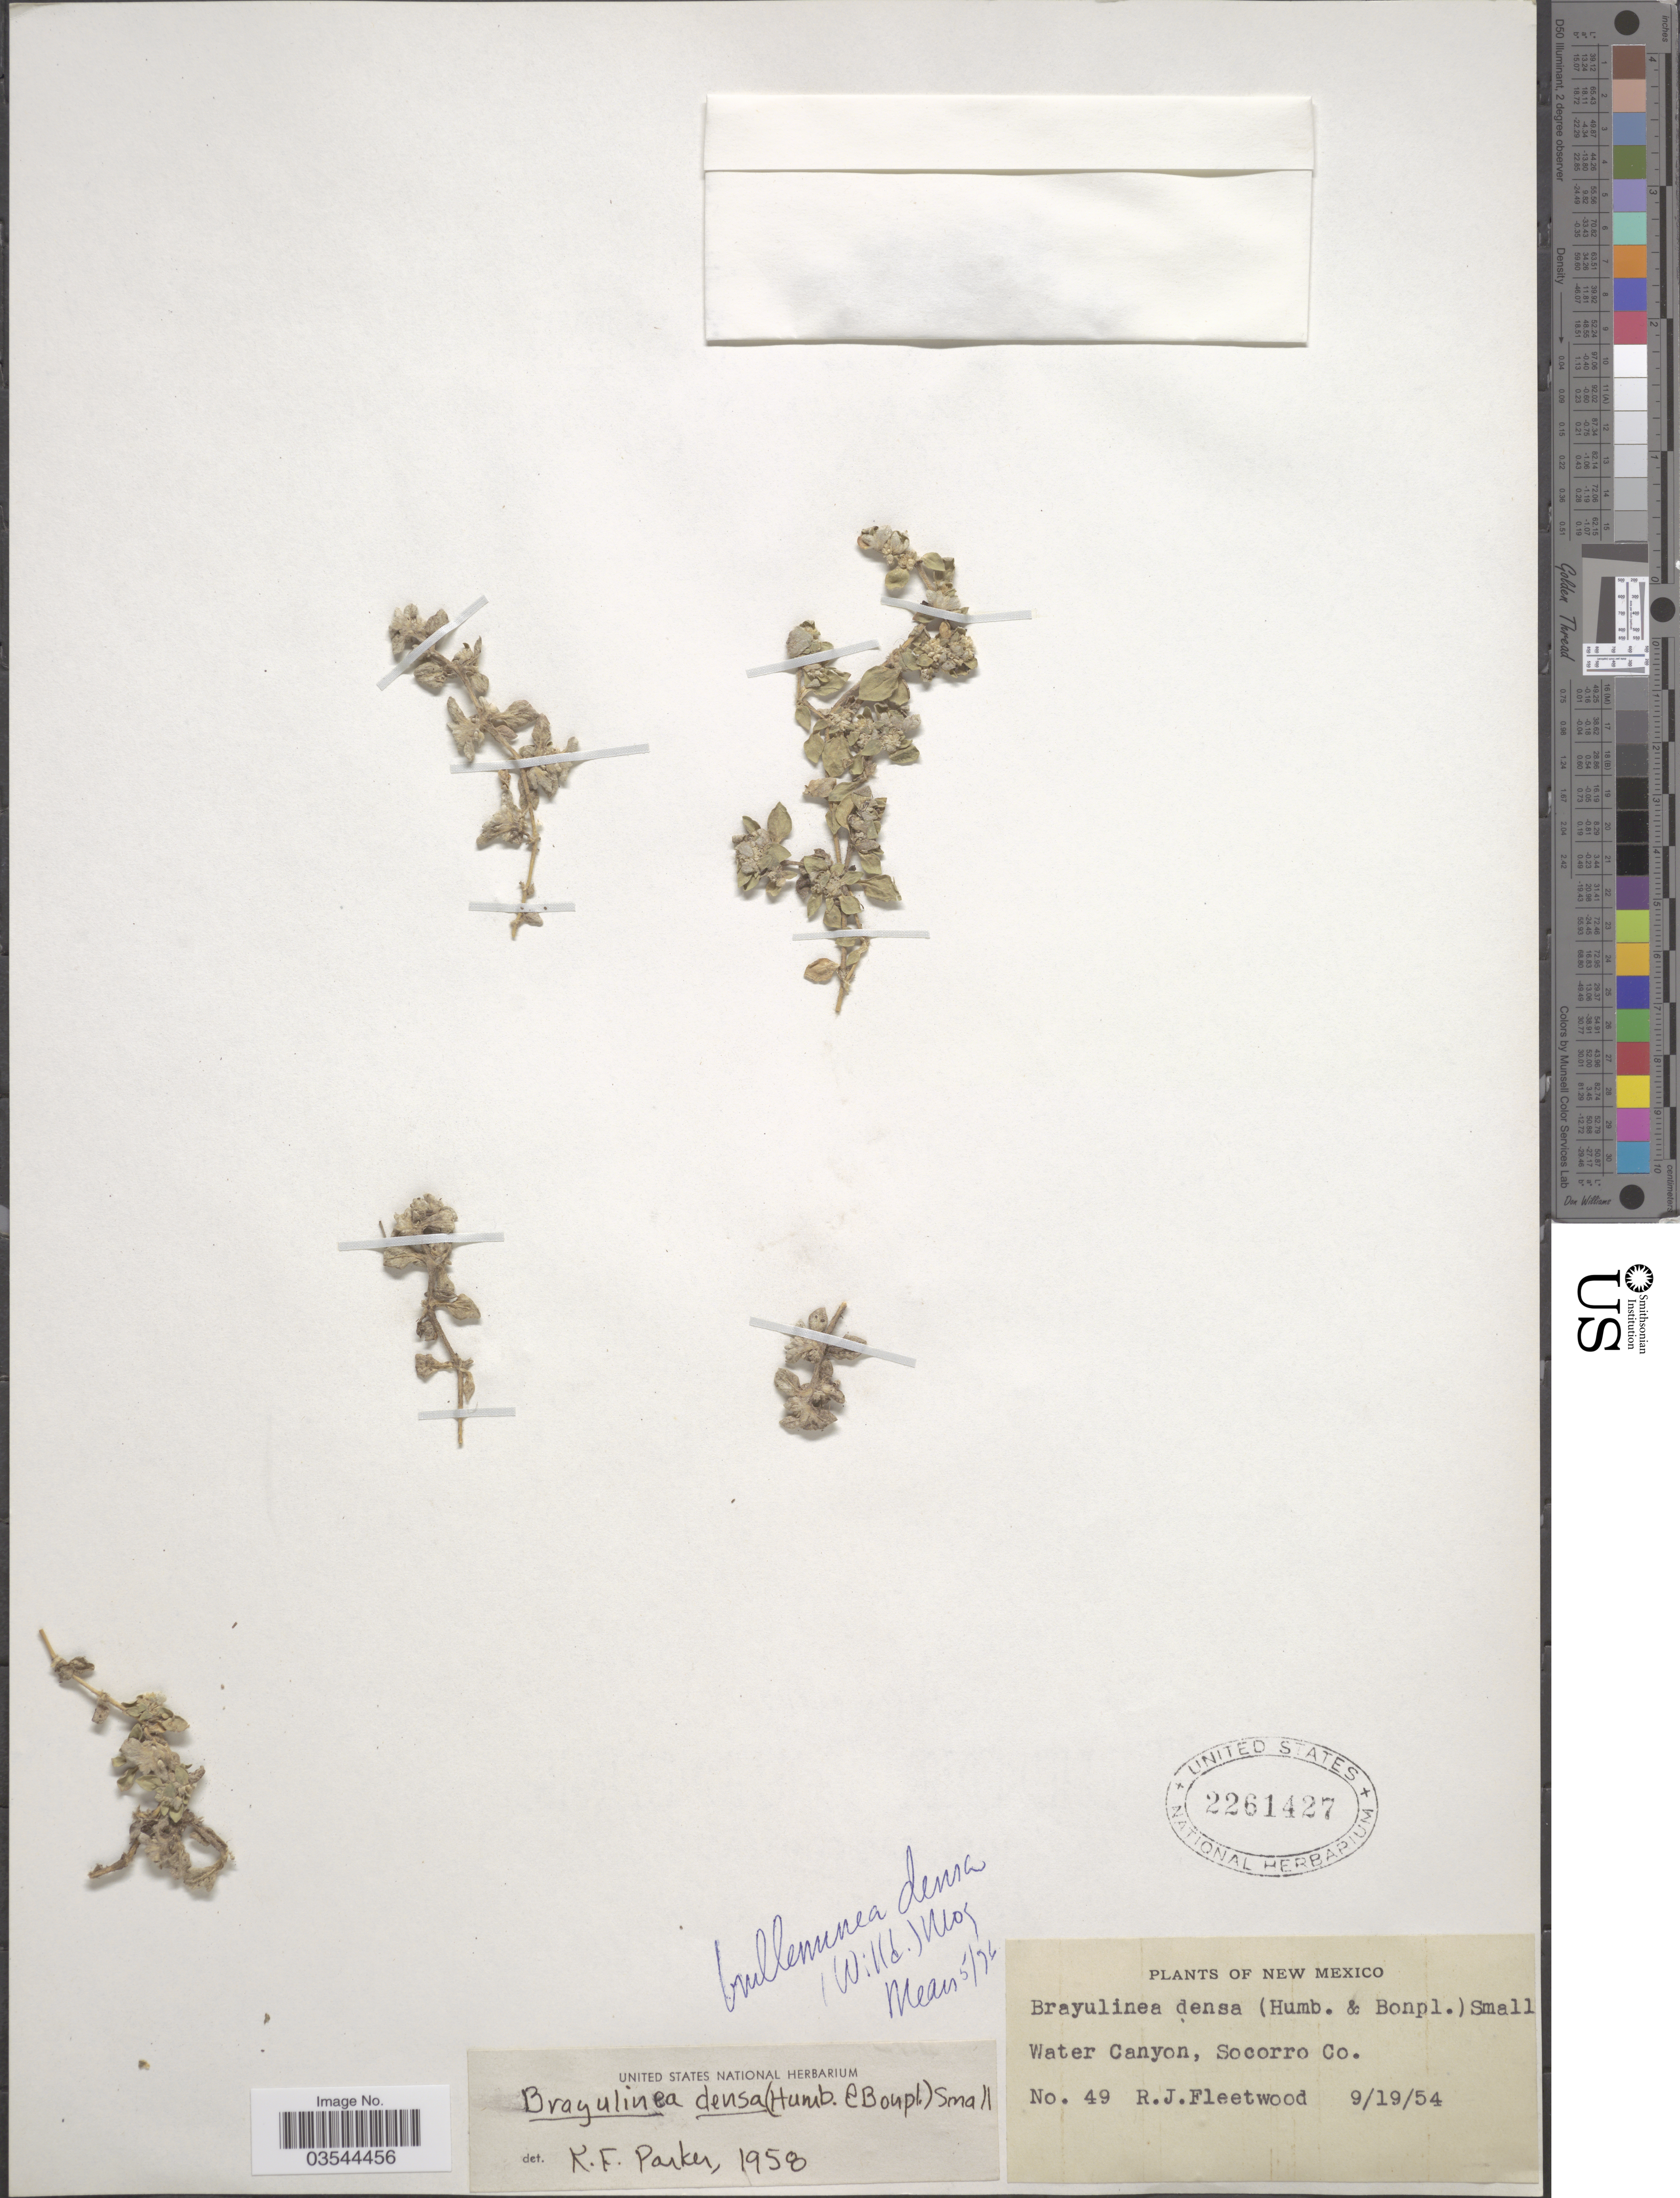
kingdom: Plantae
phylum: Tracheophyta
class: Magnoliopsida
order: Caryophyllales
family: Amaranthaceae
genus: Guilleminea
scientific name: Guilleminea densa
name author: (Humb. & Bonpl. ex Schult.) Moq.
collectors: R. J. Fleetwood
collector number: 49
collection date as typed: Transcribed d/m/y: 19/9/54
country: United States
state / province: New Mexico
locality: Water Canyon, Socorro Co.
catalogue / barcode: US 2261427